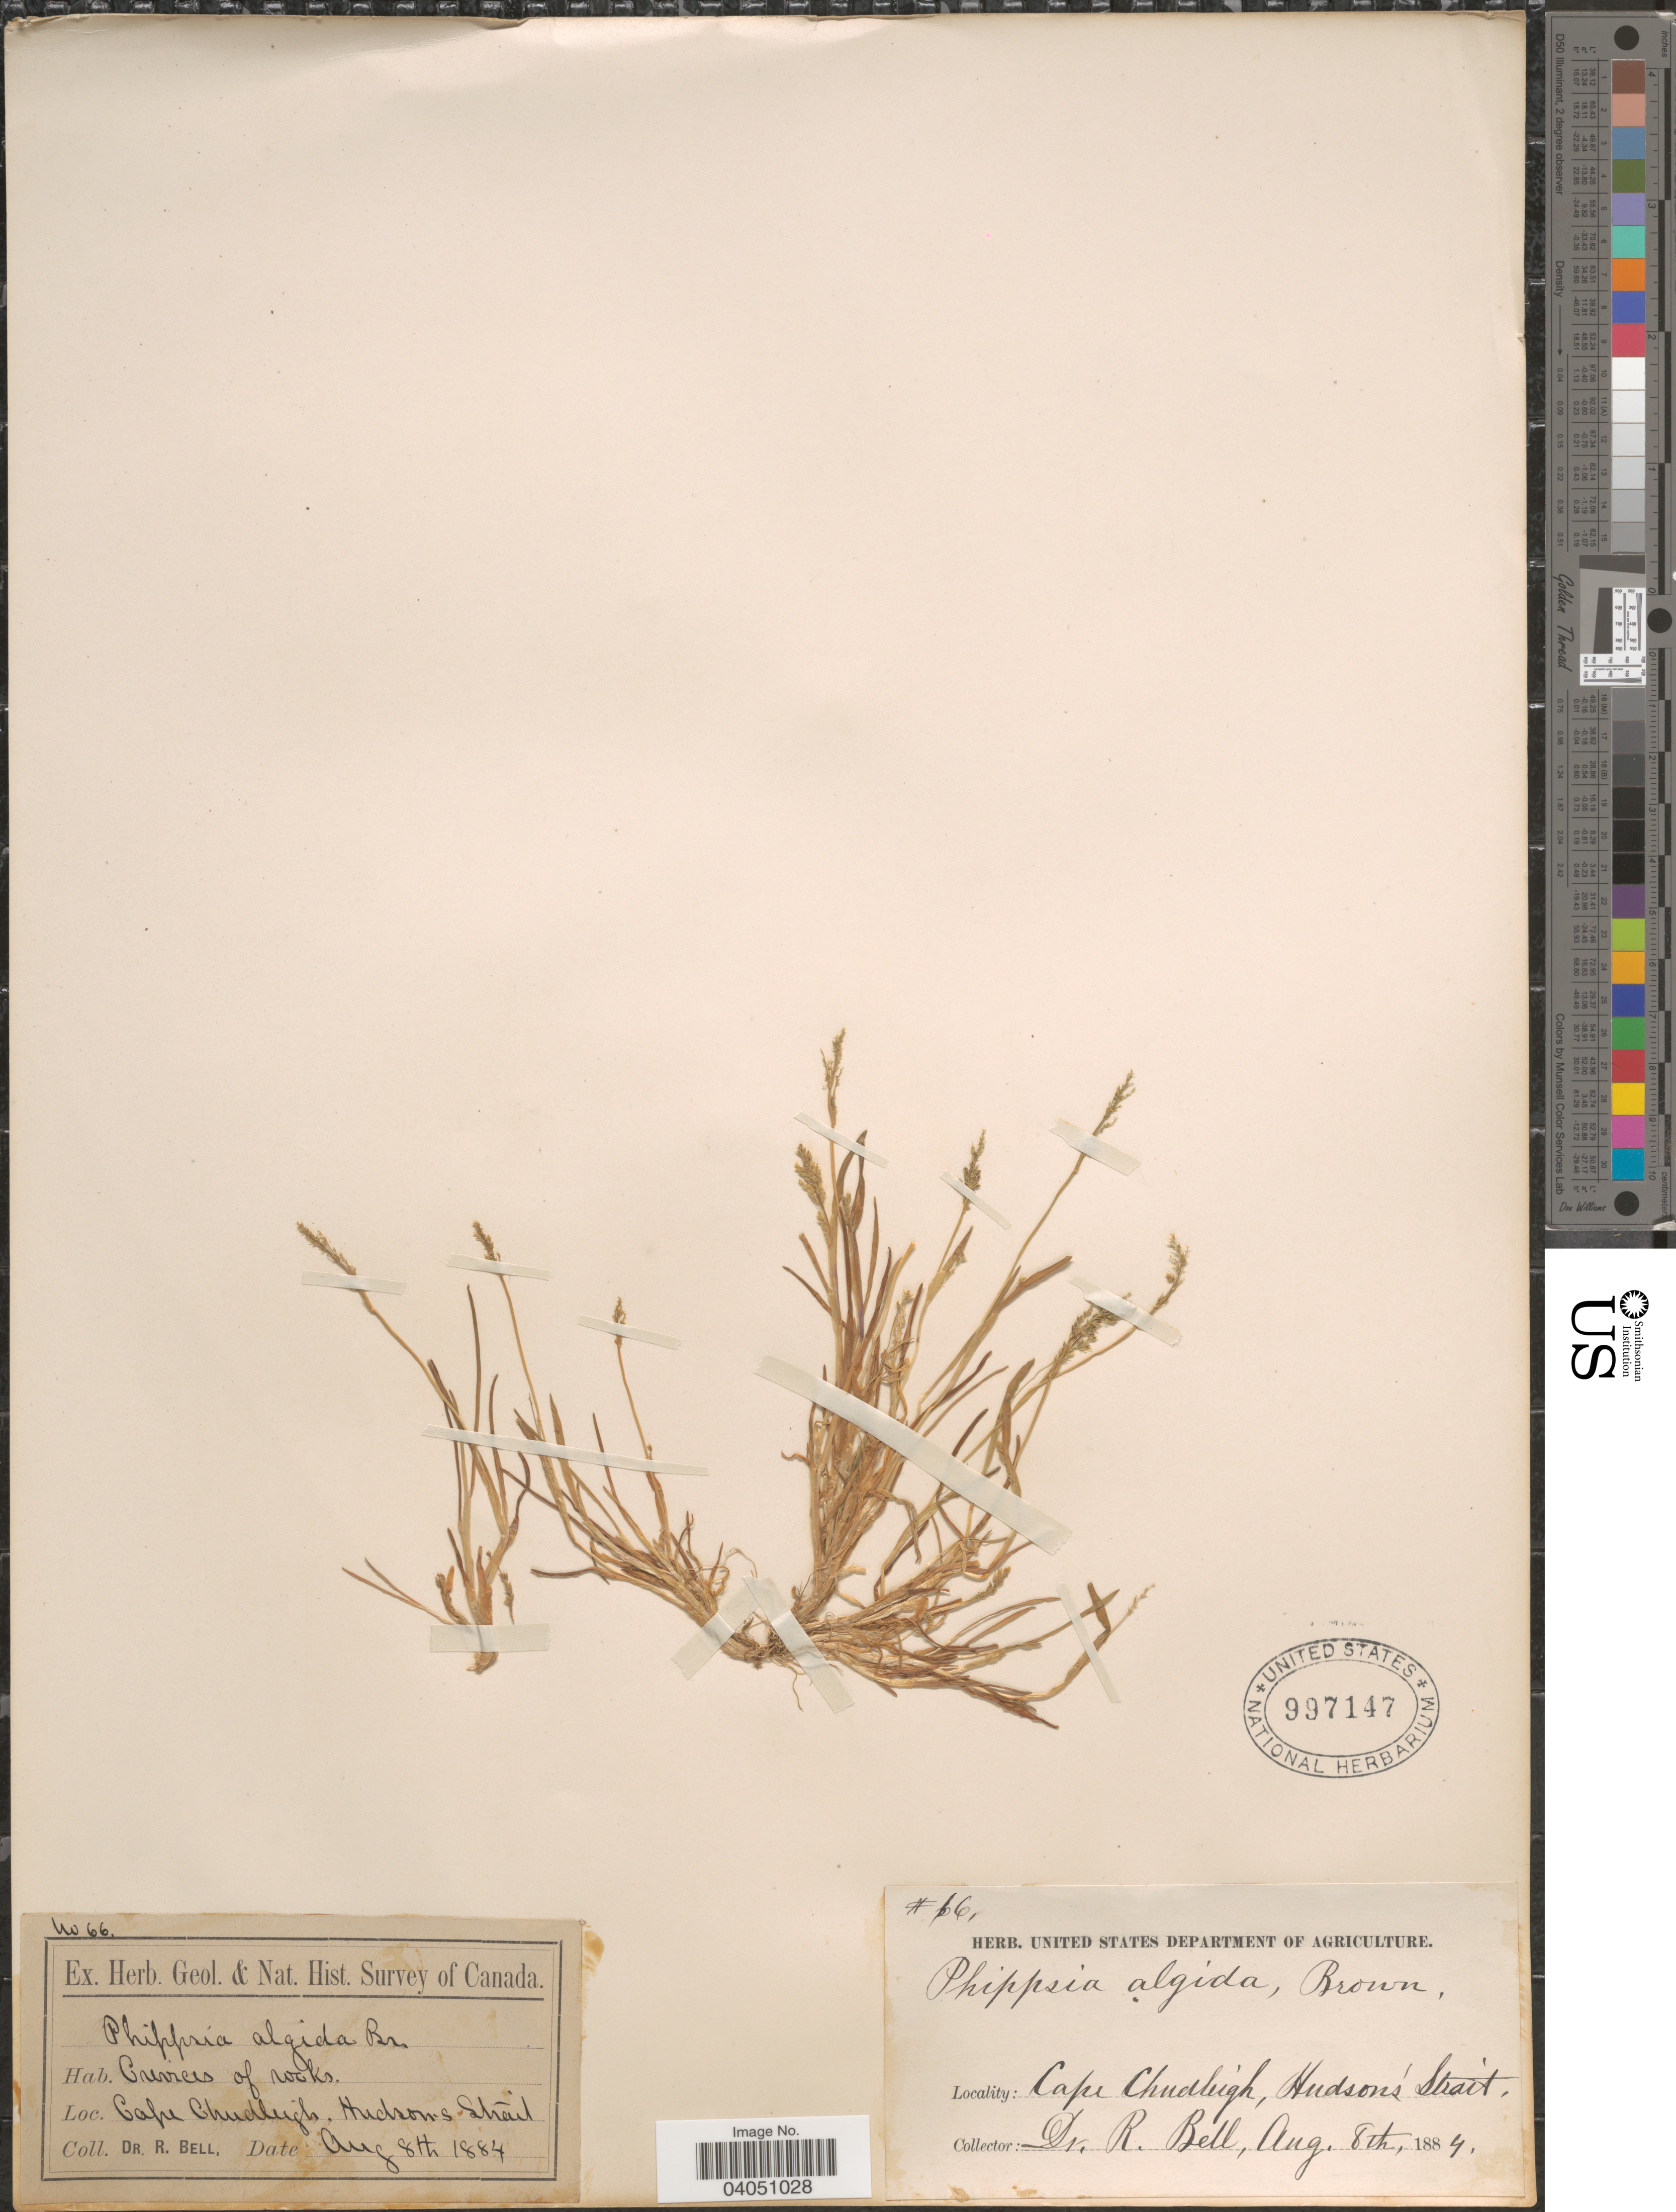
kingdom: Plantae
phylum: Tracheophyta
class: Liliopsida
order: Poales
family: Poaceae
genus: Phippsia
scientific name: Phippsia algida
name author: (Sol.) R. Br.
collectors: C. R. Bell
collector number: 66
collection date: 1884-08-08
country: Canada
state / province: Newfoundland and Labrador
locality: Cape Chudleigh, Hudson's Strait.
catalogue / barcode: US 997147